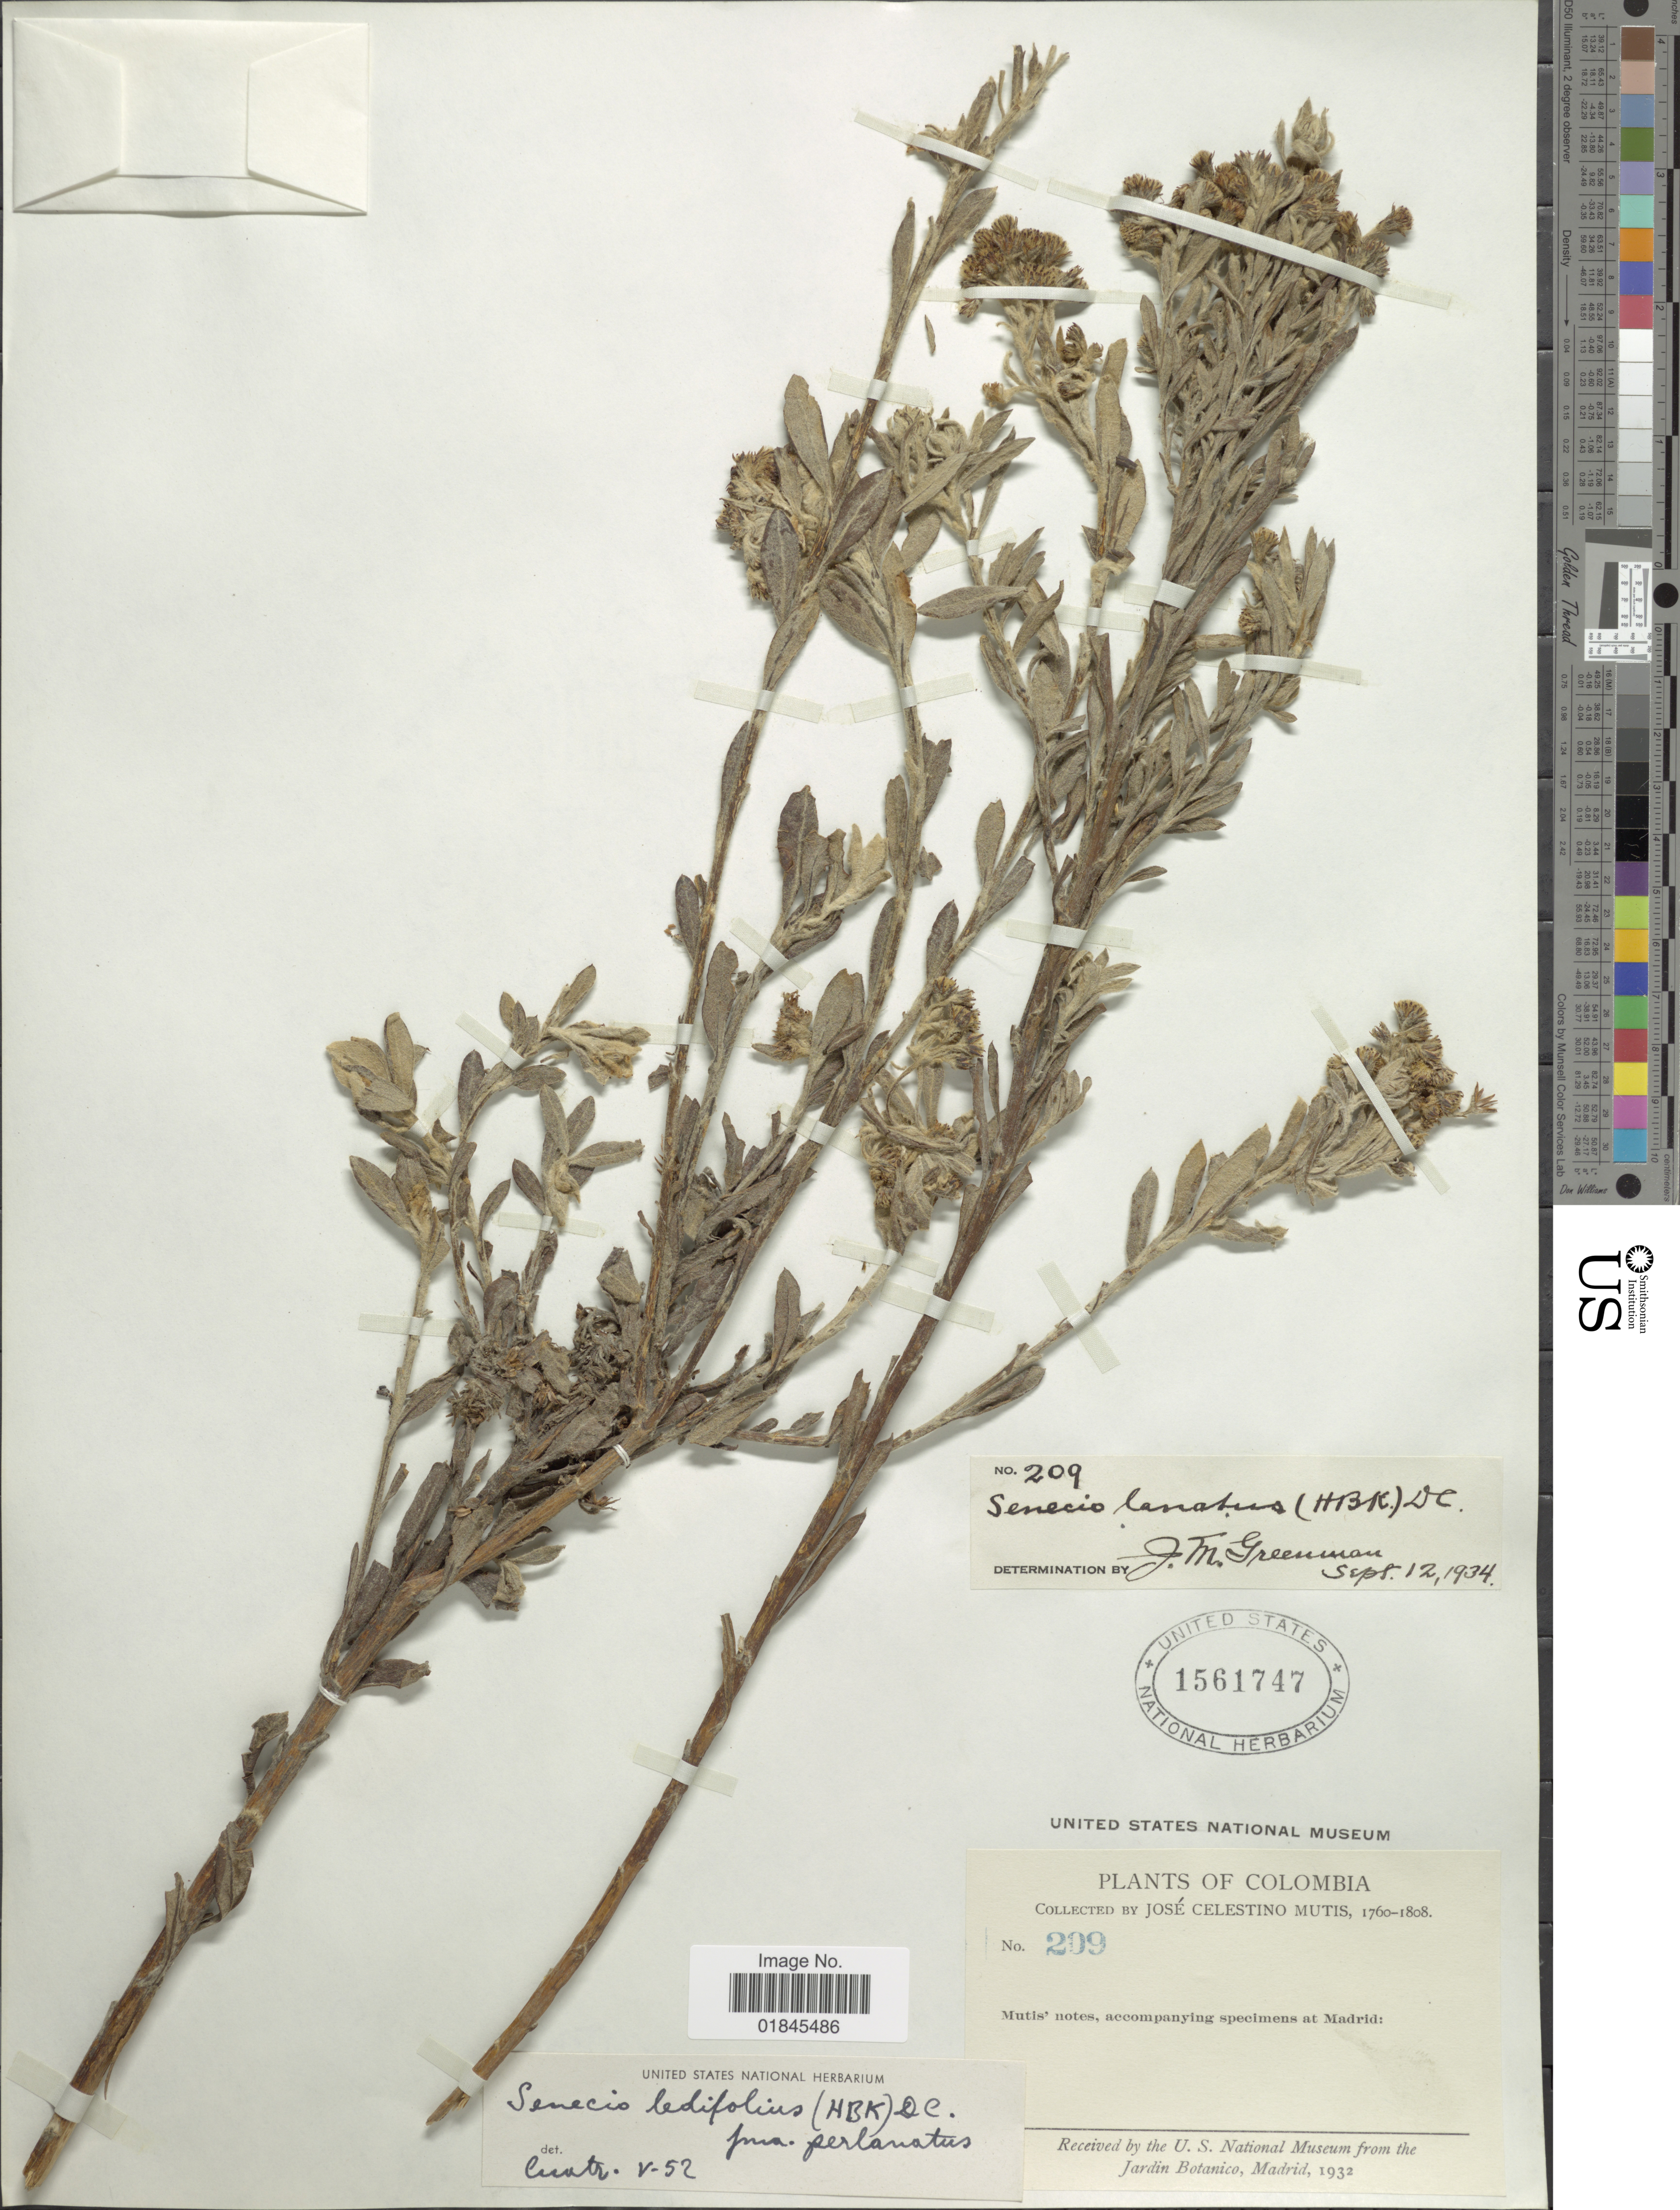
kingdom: Plantae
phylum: Tracheophyta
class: Magnoliopsida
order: Asterales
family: Asteraceae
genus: Pentacalia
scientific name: Pentacalia ledifolia f. perlanta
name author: Cuatrec.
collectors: J. C. B. Mutis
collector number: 209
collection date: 1760/1808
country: Colombia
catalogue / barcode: US 1561747